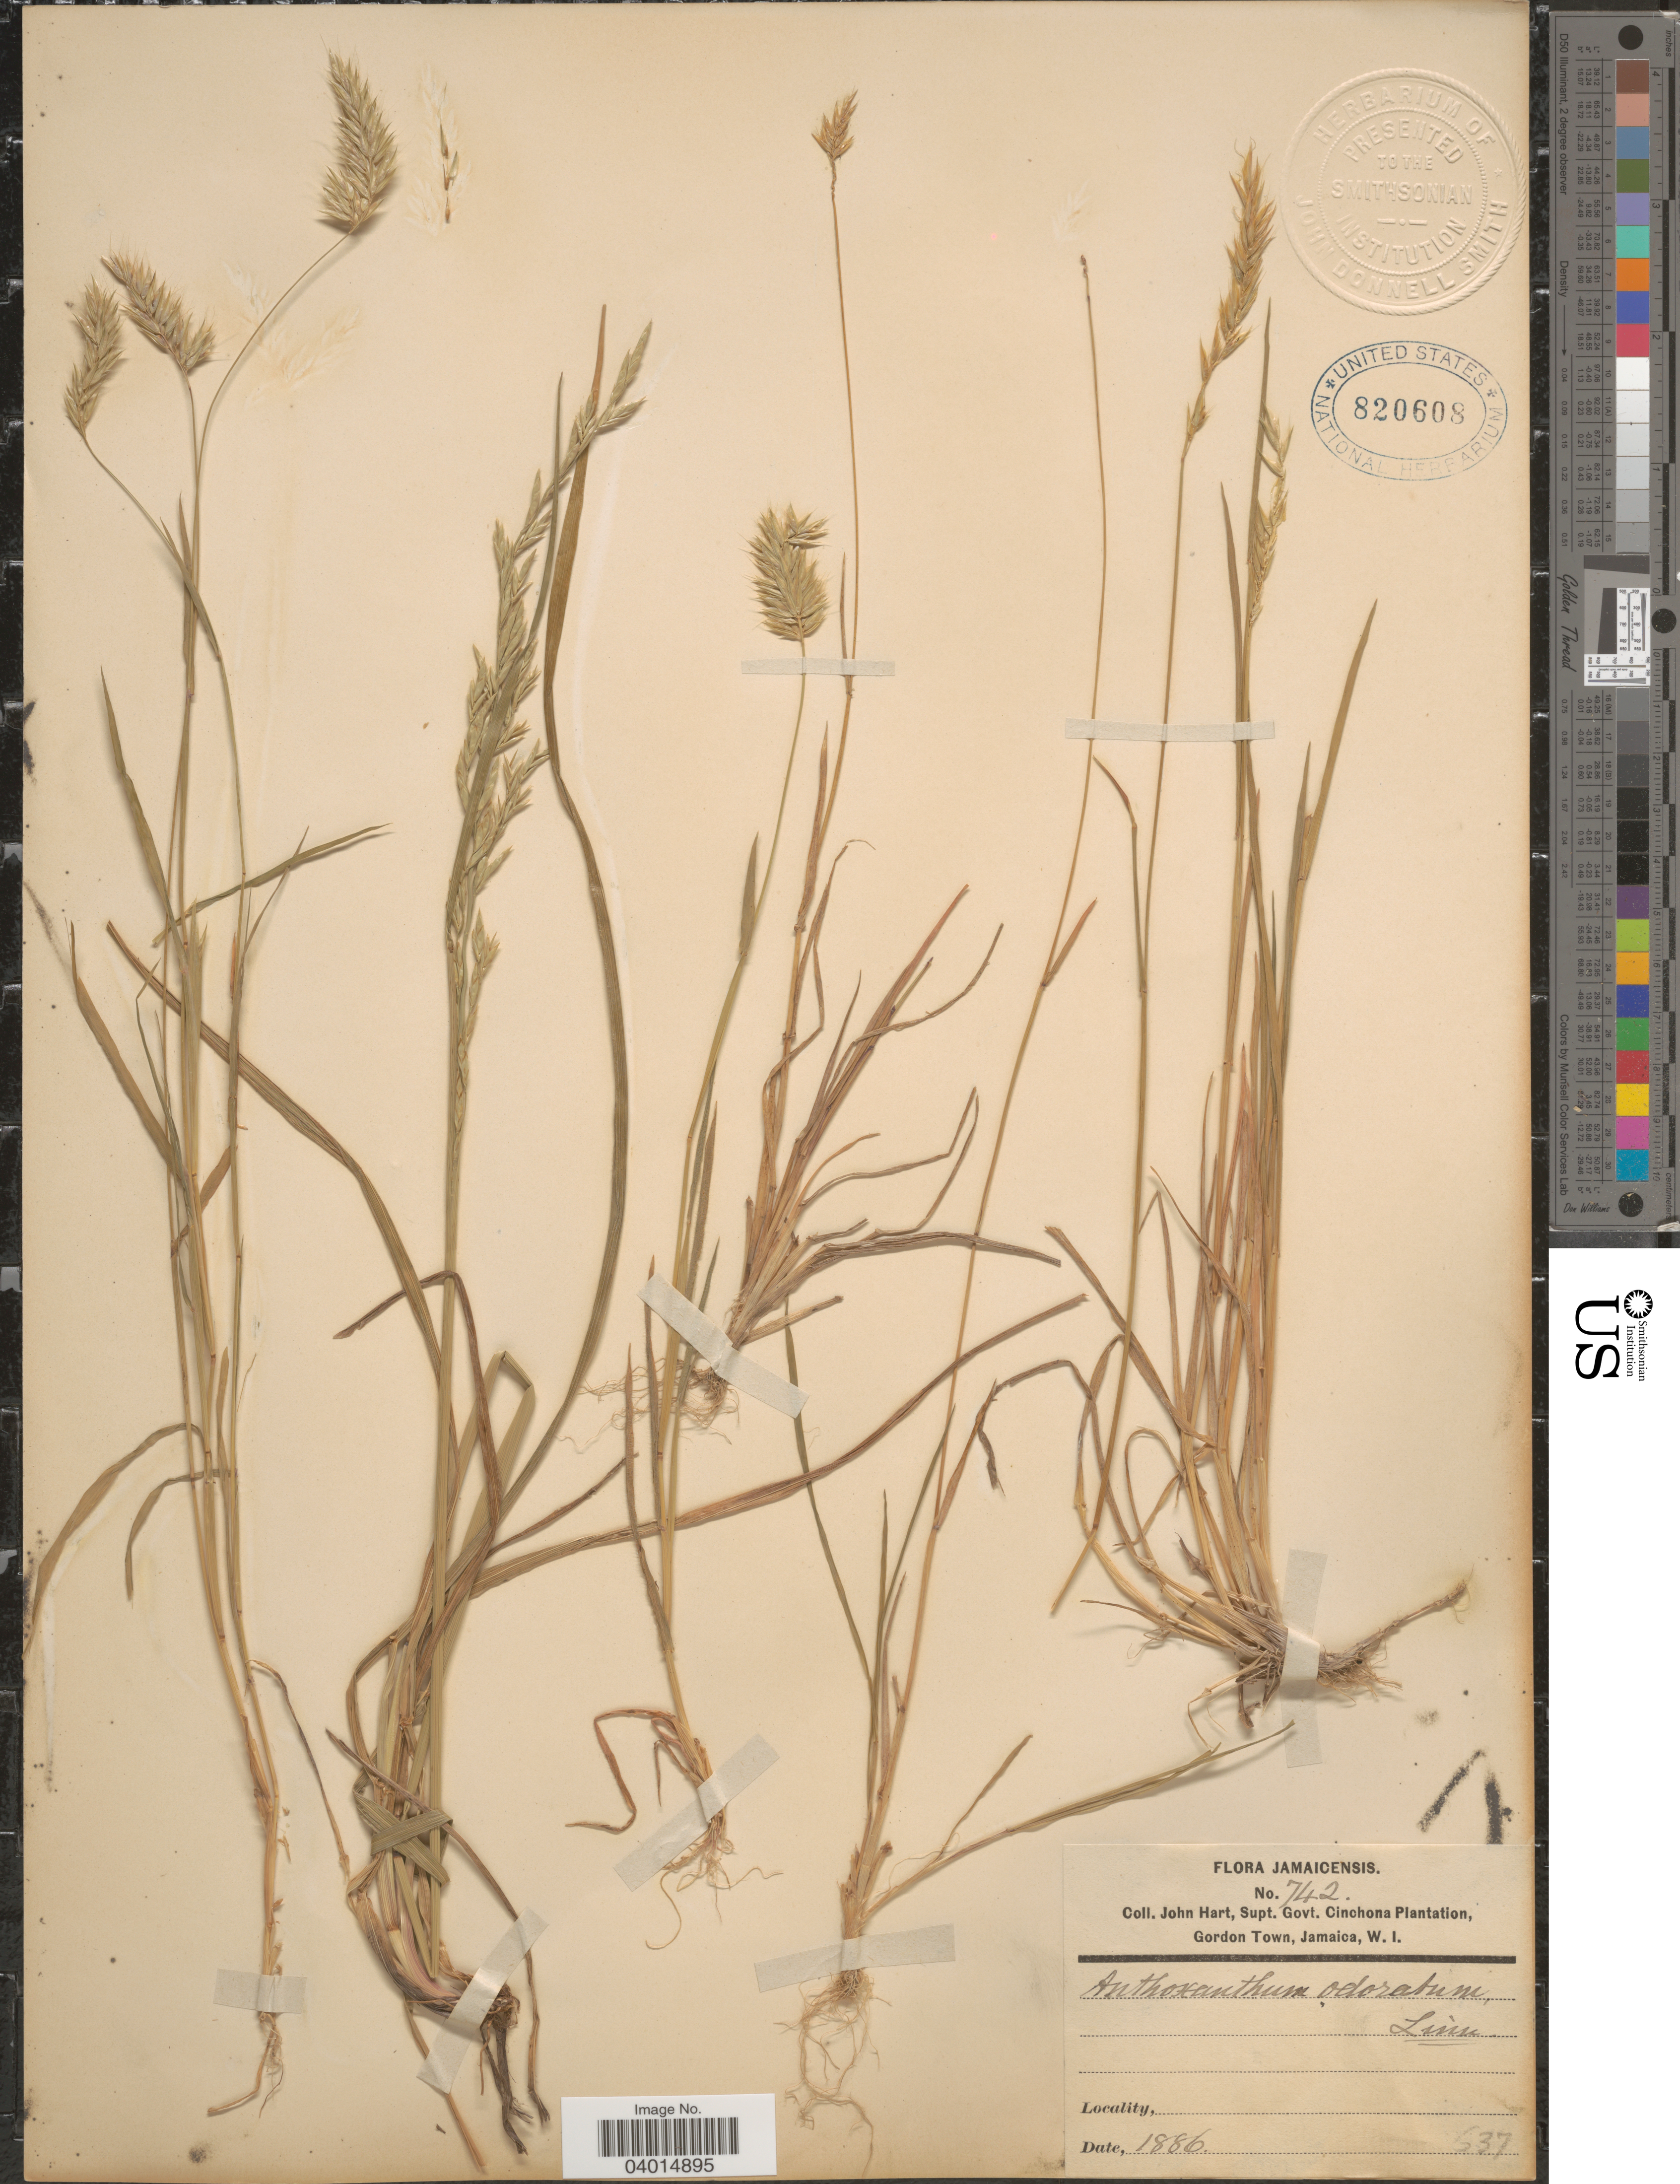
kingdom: Plantae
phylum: Tracheophyta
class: Liliopsida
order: Poales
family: Poaceae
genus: Anthoxanthum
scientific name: Anthoxanthum odoratum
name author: L.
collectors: J. Hart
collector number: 742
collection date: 1886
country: Jamaica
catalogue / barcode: US 820608